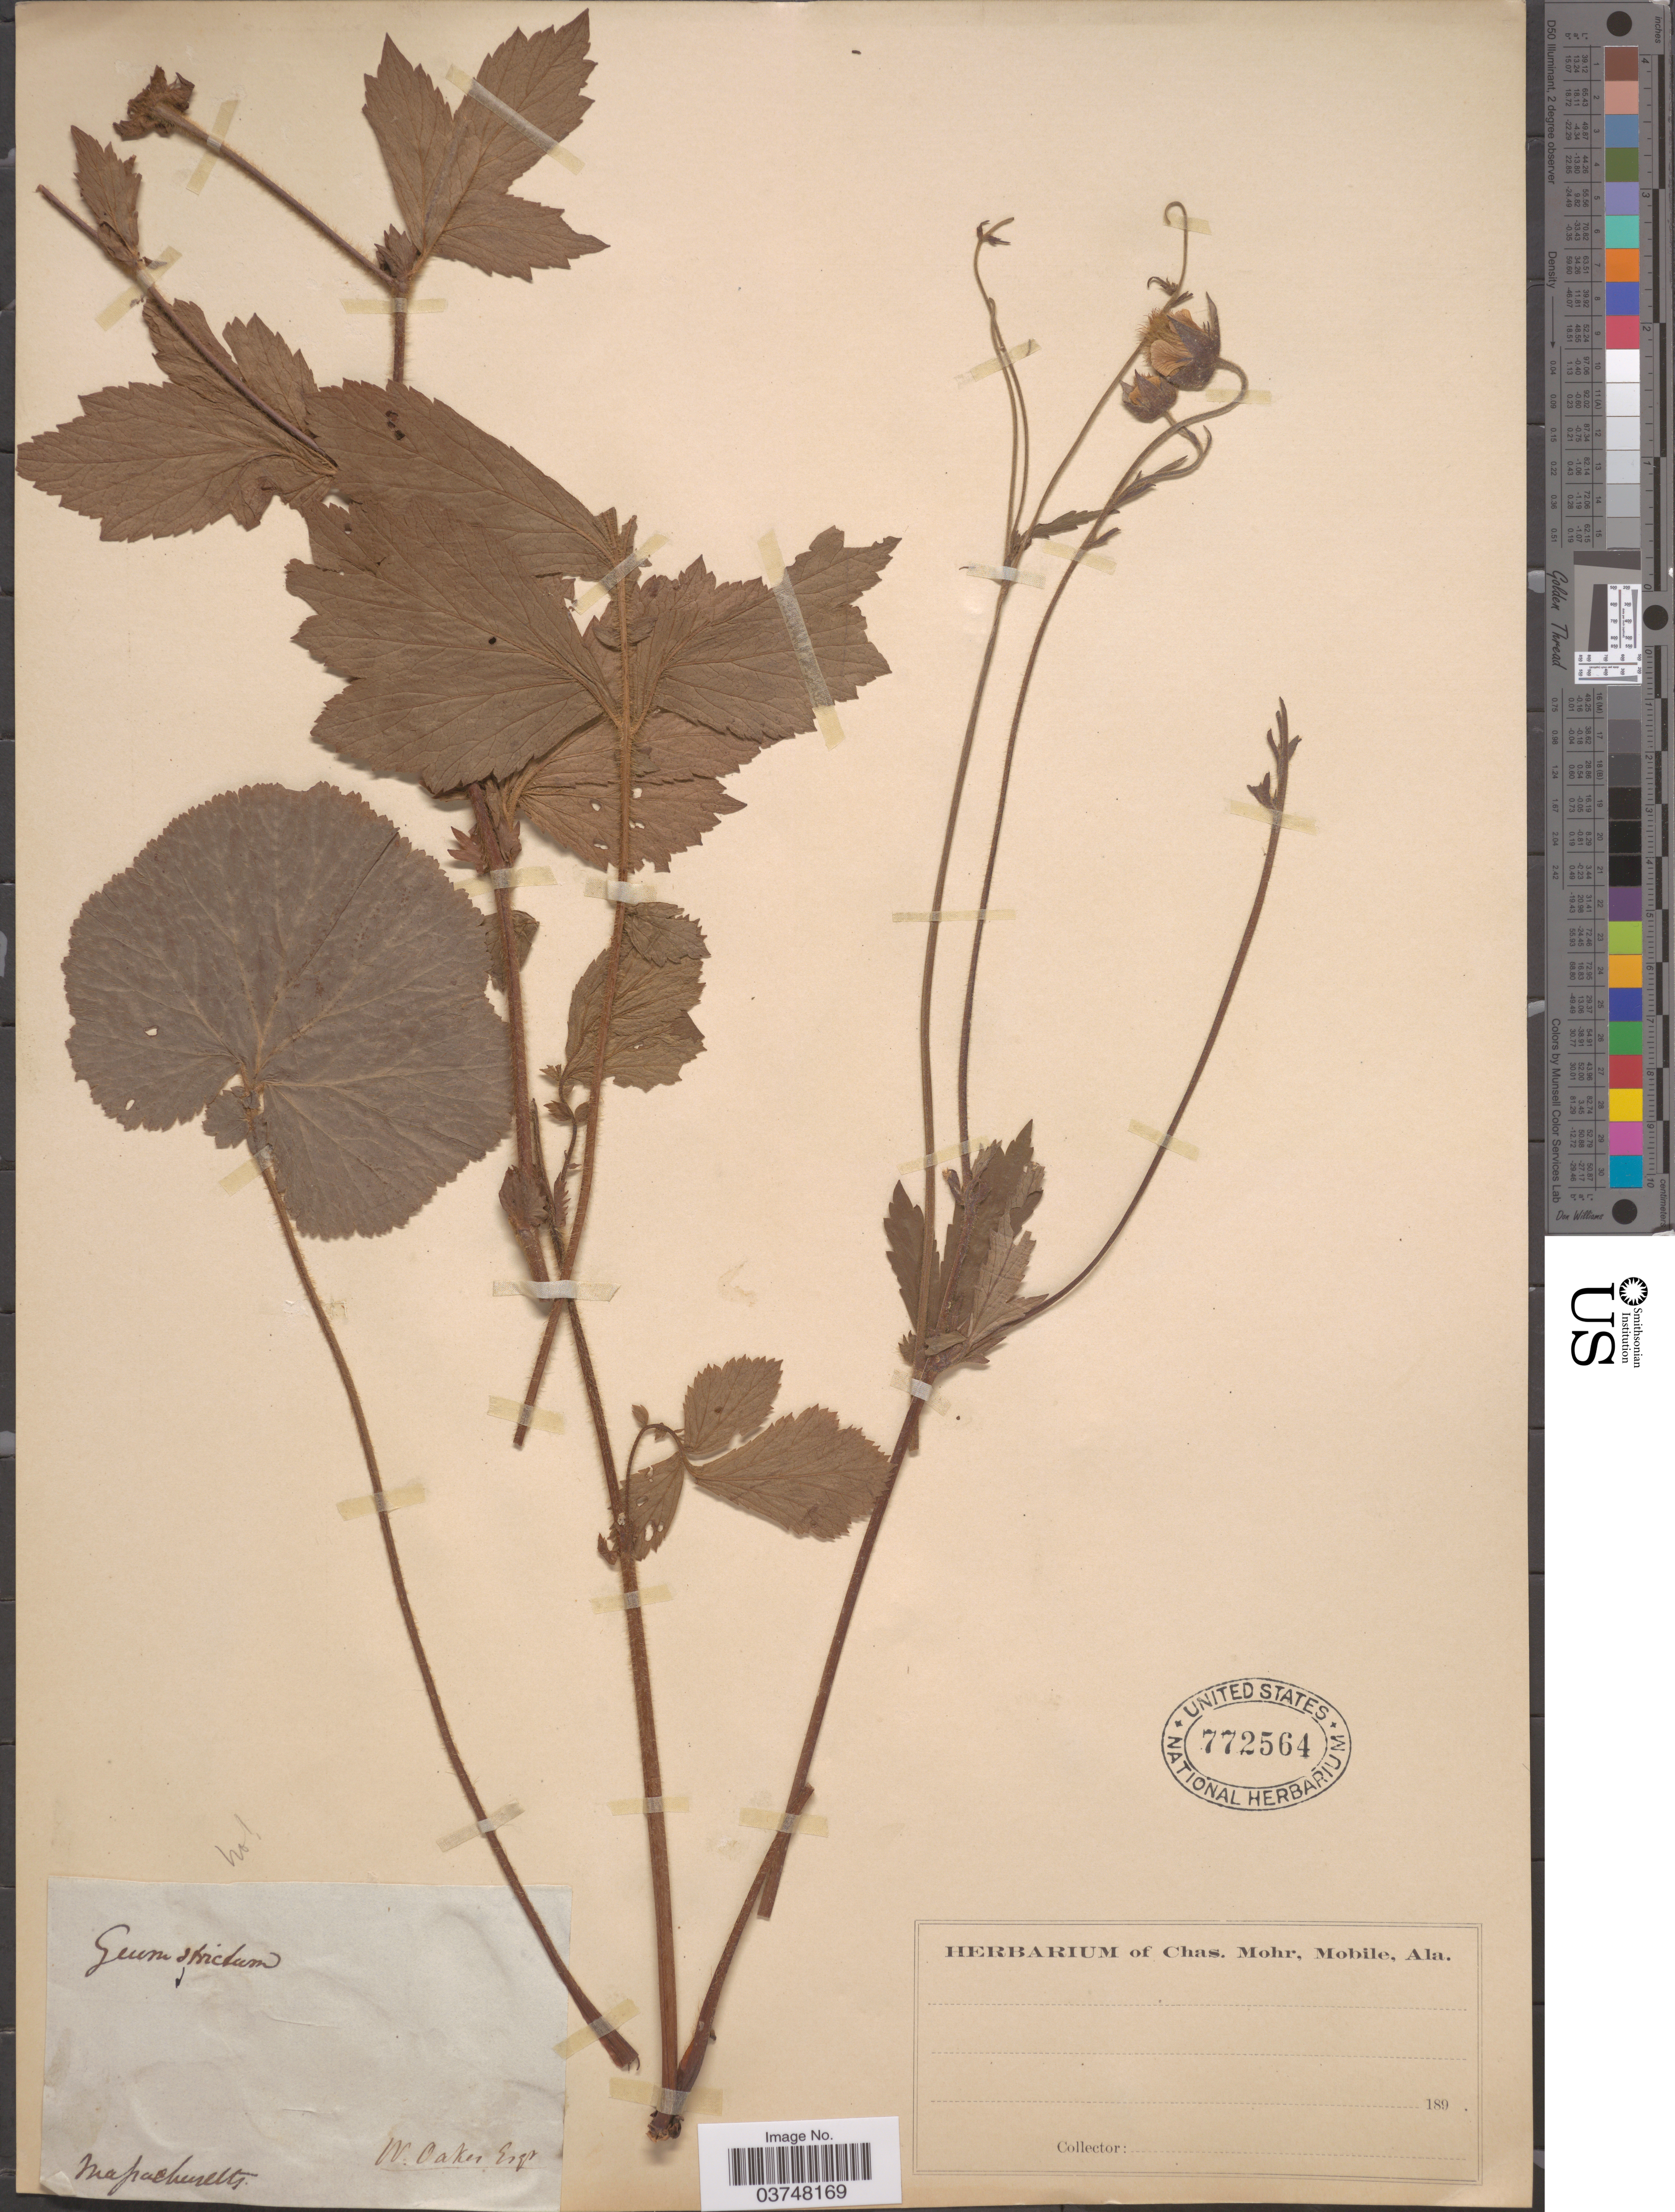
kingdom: Plantae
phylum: Tracheophyta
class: Magnoliopsida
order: Rosales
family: Rosaceae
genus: Geum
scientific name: Geum sp.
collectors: W. Oakes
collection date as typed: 189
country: United States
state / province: Massachusetts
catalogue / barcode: US 772564